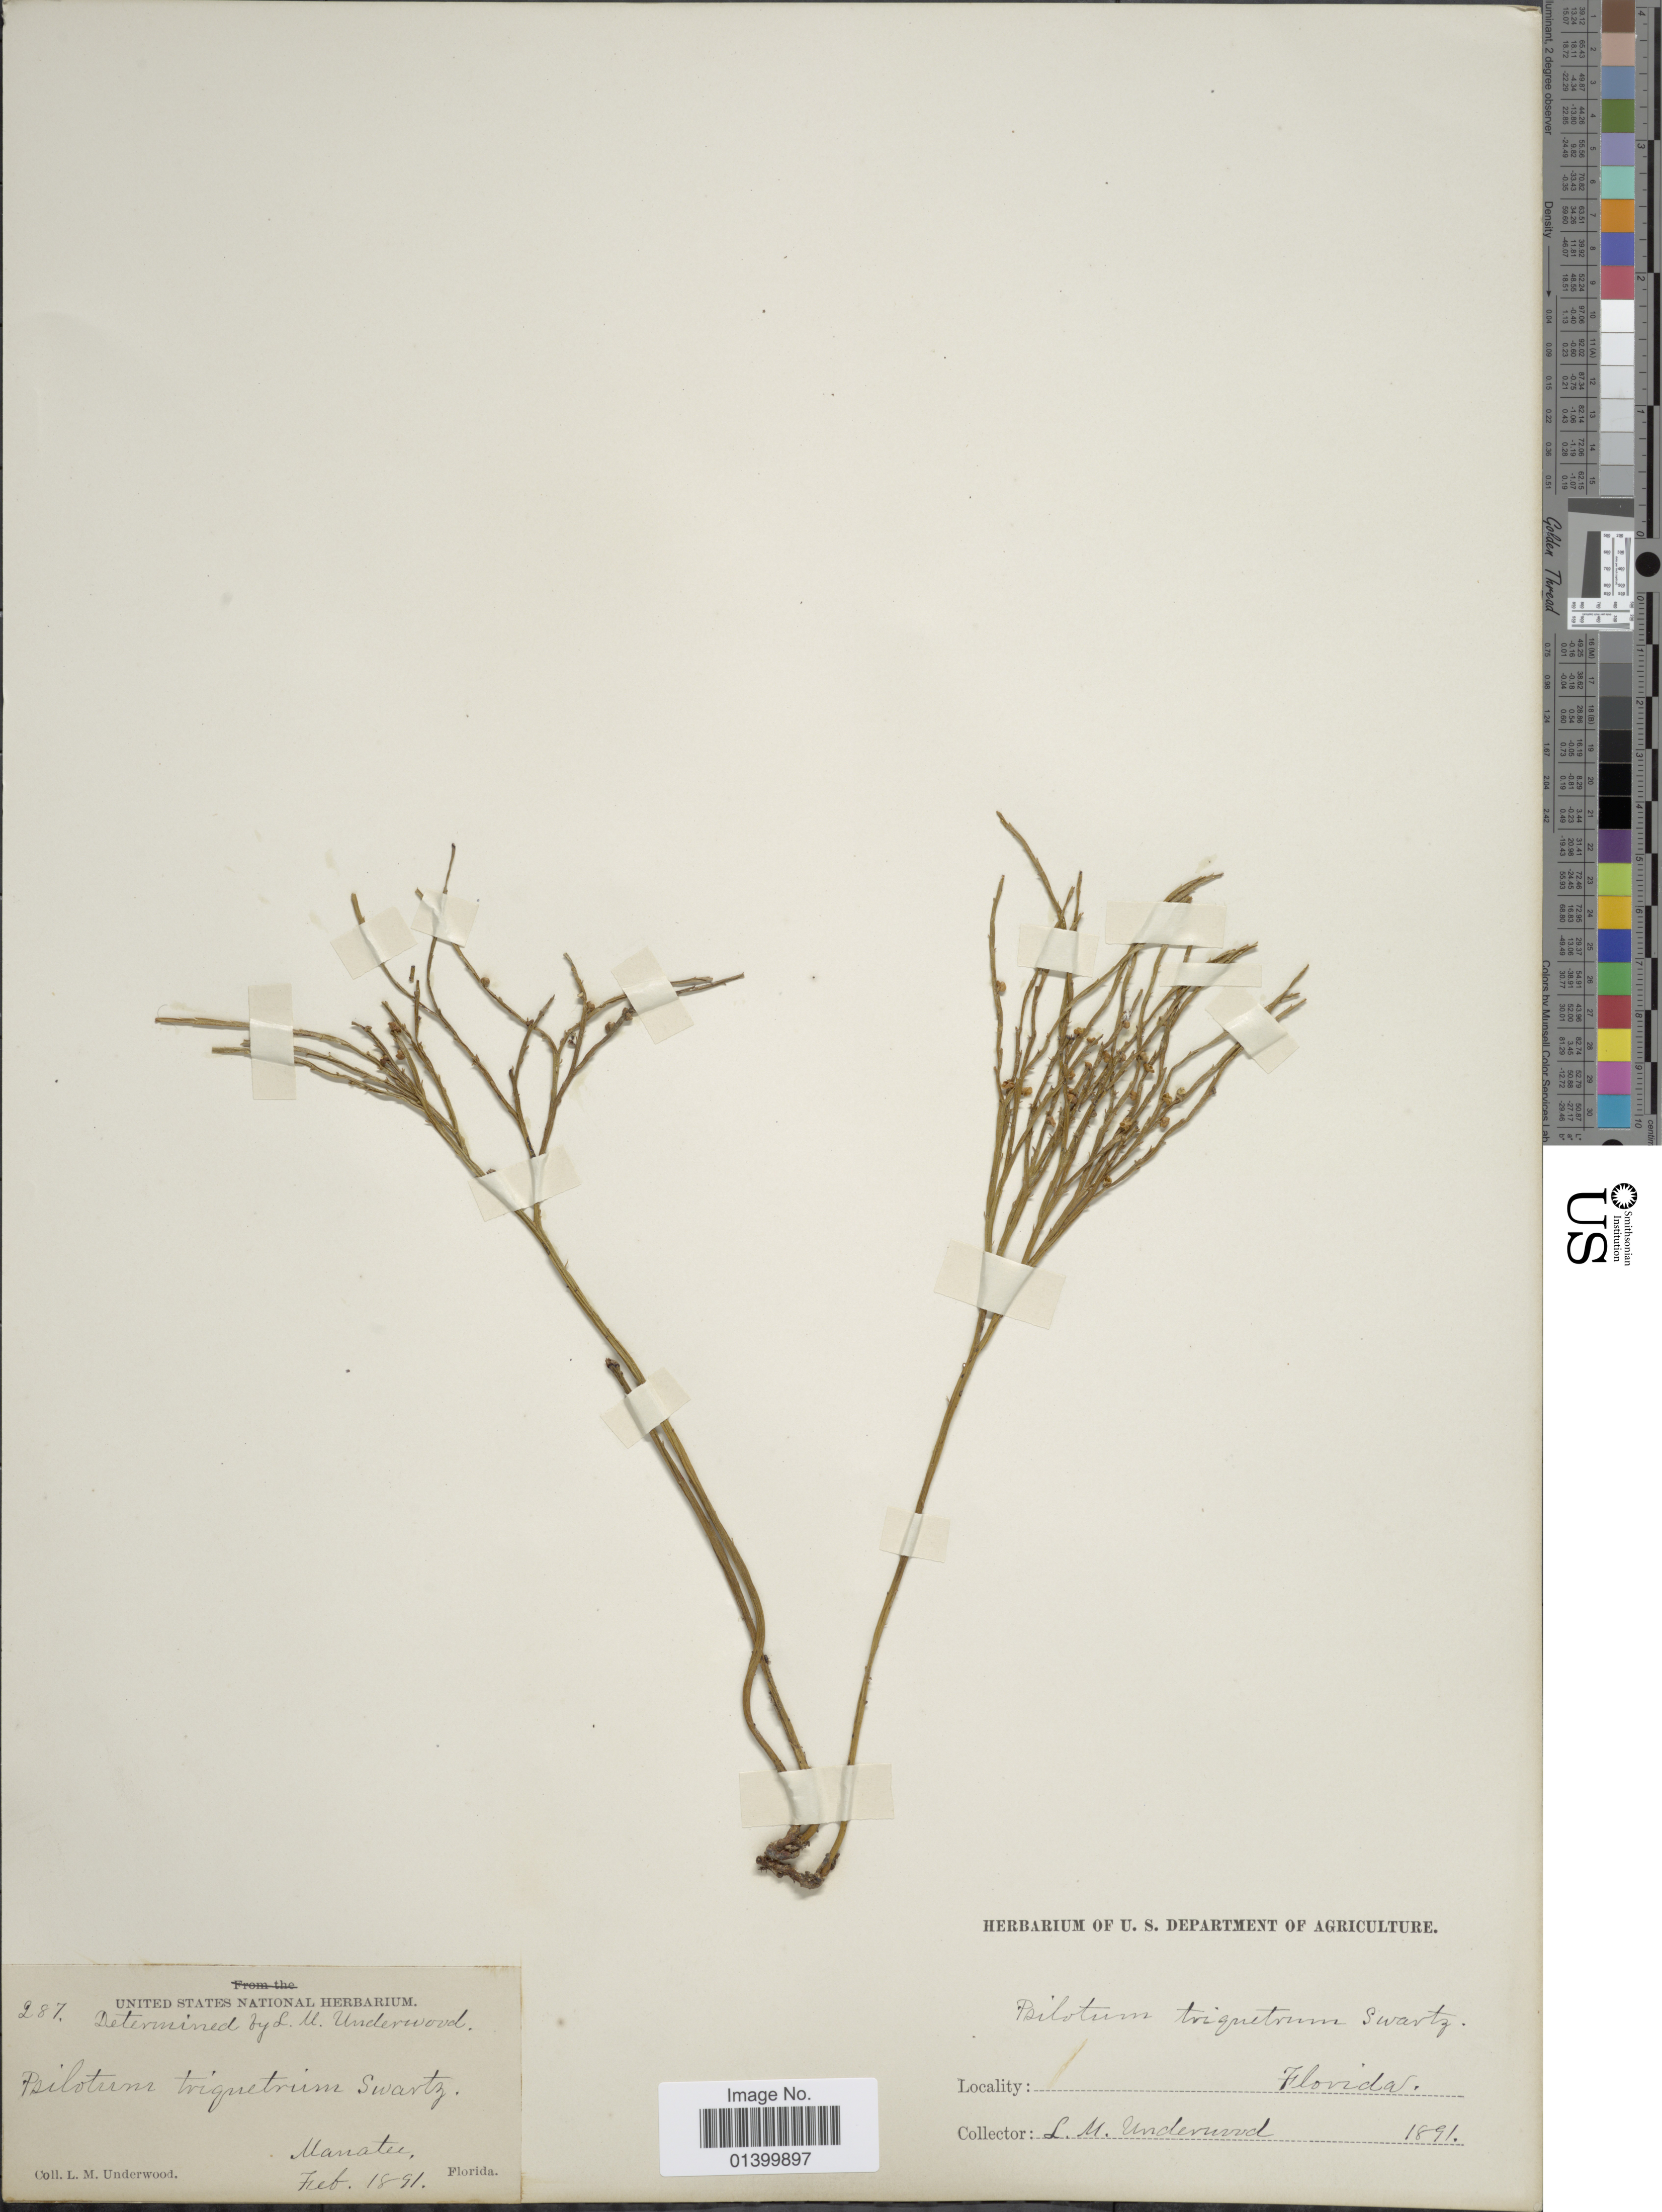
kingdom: Plantae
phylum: Tracheophyta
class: Polypodiopsida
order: Psilotales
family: Psilotaceae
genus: Psilotum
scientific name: Psilotum nudum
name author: (L.) P. Beauv.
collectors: L. M. Underwood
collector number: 28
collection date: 1891-02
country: United States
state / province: Florida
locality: Manatee